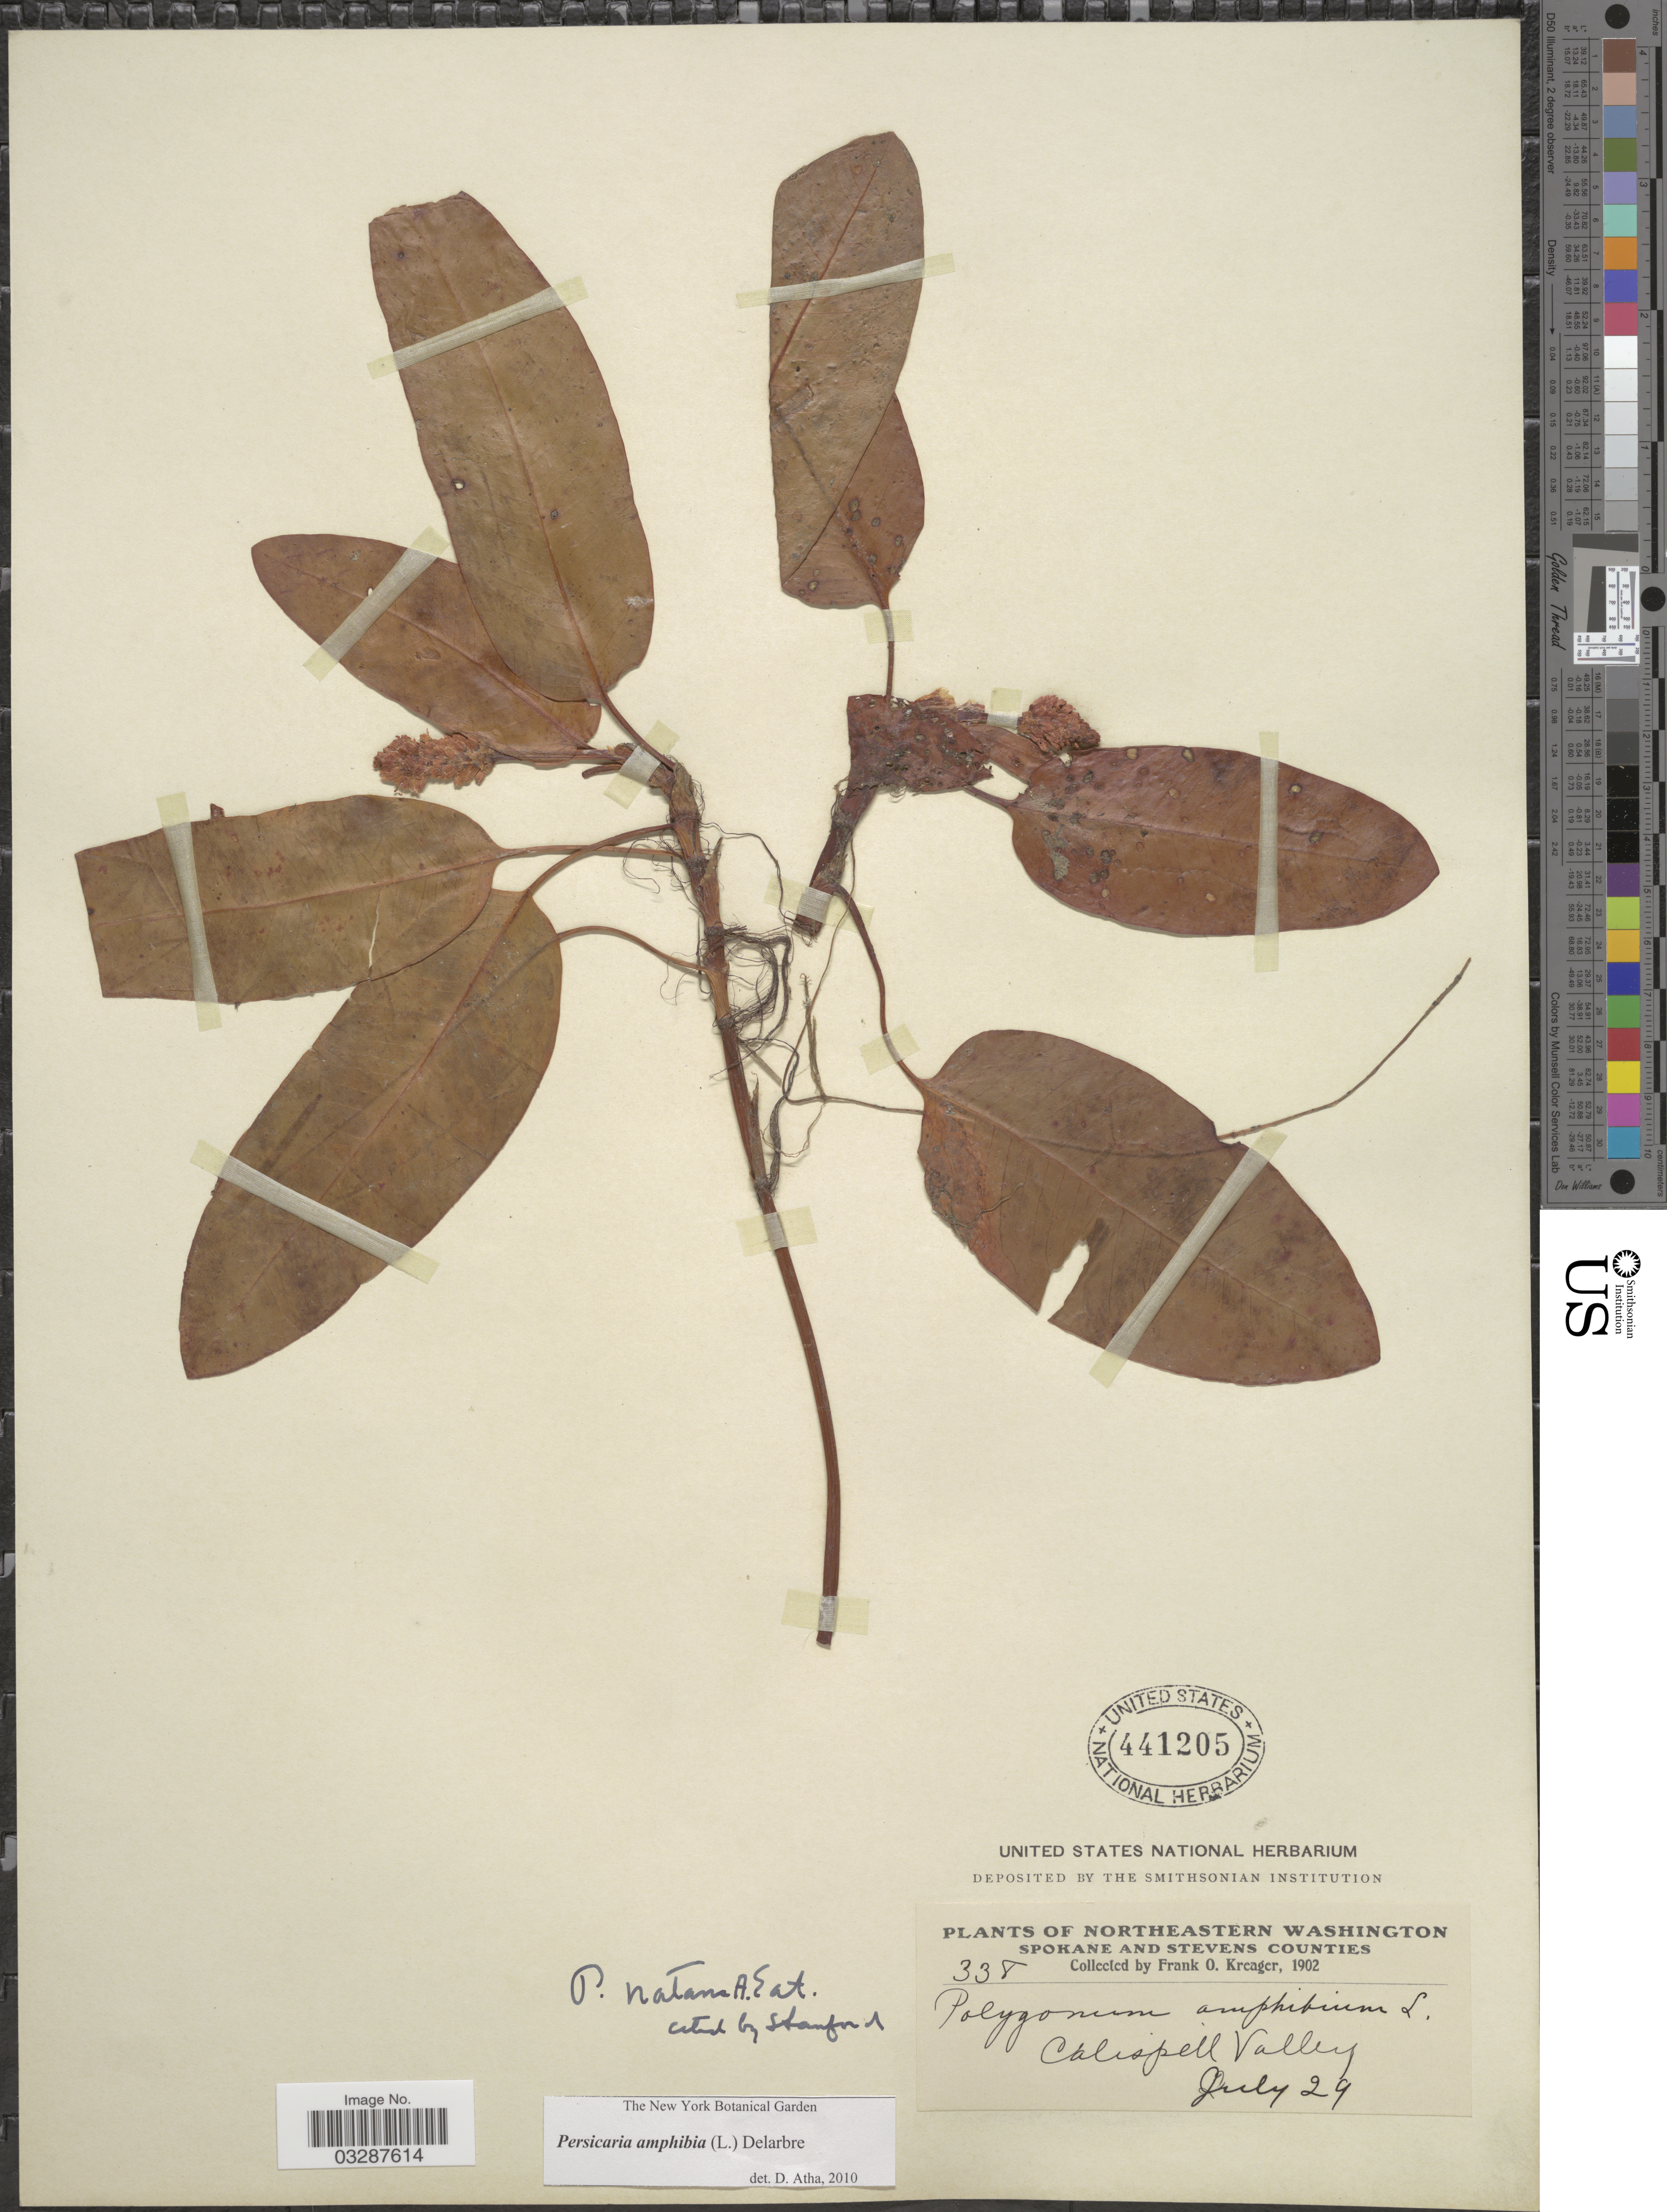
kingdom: Plantae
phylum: Tracheophyta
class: Magnoliopsida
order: Caryophyllales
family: Polygonaceae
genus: Persicaria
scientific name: Persicaria amphibia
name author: (L.) Delarbre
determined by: Atha, D. E.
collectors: F. Kreager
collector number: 338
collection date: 1902-07-29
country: United States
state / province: Washington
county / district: Spokane / Stevens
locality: Northeastern Washington. Spokane and Stevens Counties. Calispell Valley.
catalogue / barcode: US 441205